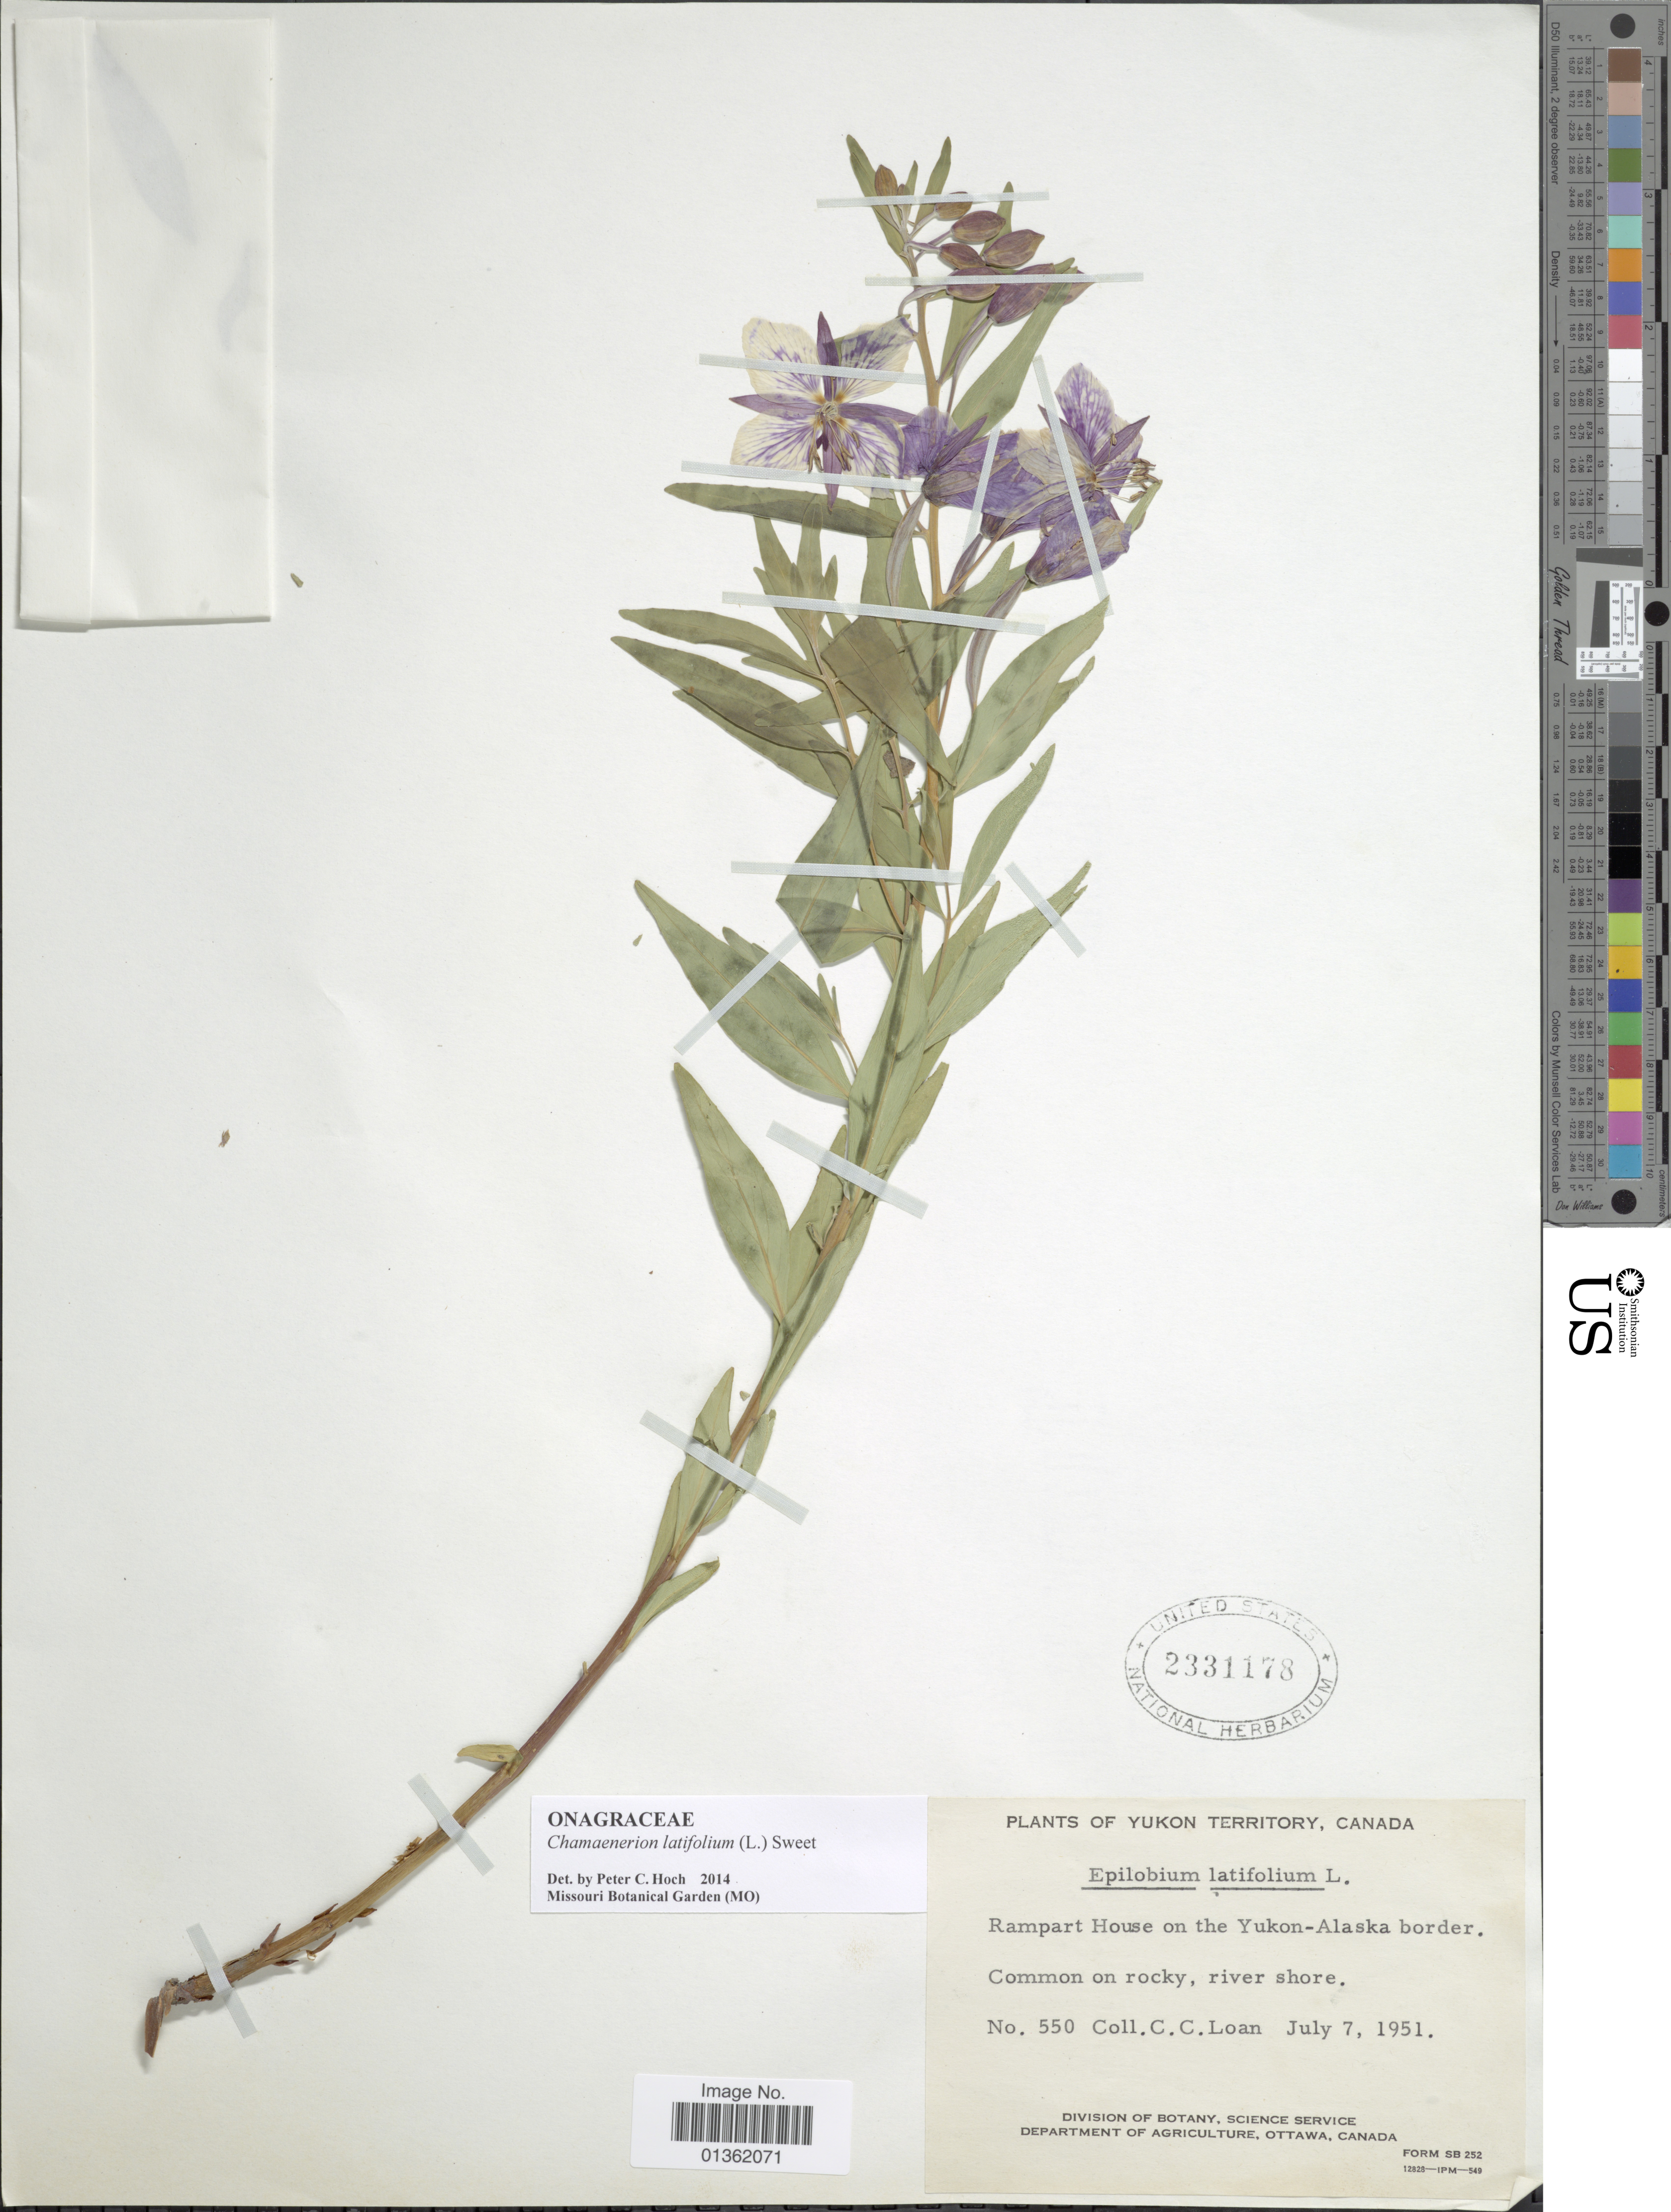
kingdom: Plantae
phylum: Tracheophyta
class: Magnoliopsida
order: Myrtales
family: Onagraceae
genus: Chamaenerion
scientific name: Chamaenerion latifolium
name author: (L.) Th. Fr. & Lange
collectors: C. Loan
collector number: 550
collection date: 1951-07-07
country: Canada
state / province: Yukon Territory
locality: Rampart House on the Yukon-Alaska border.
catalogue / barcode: US 2331178